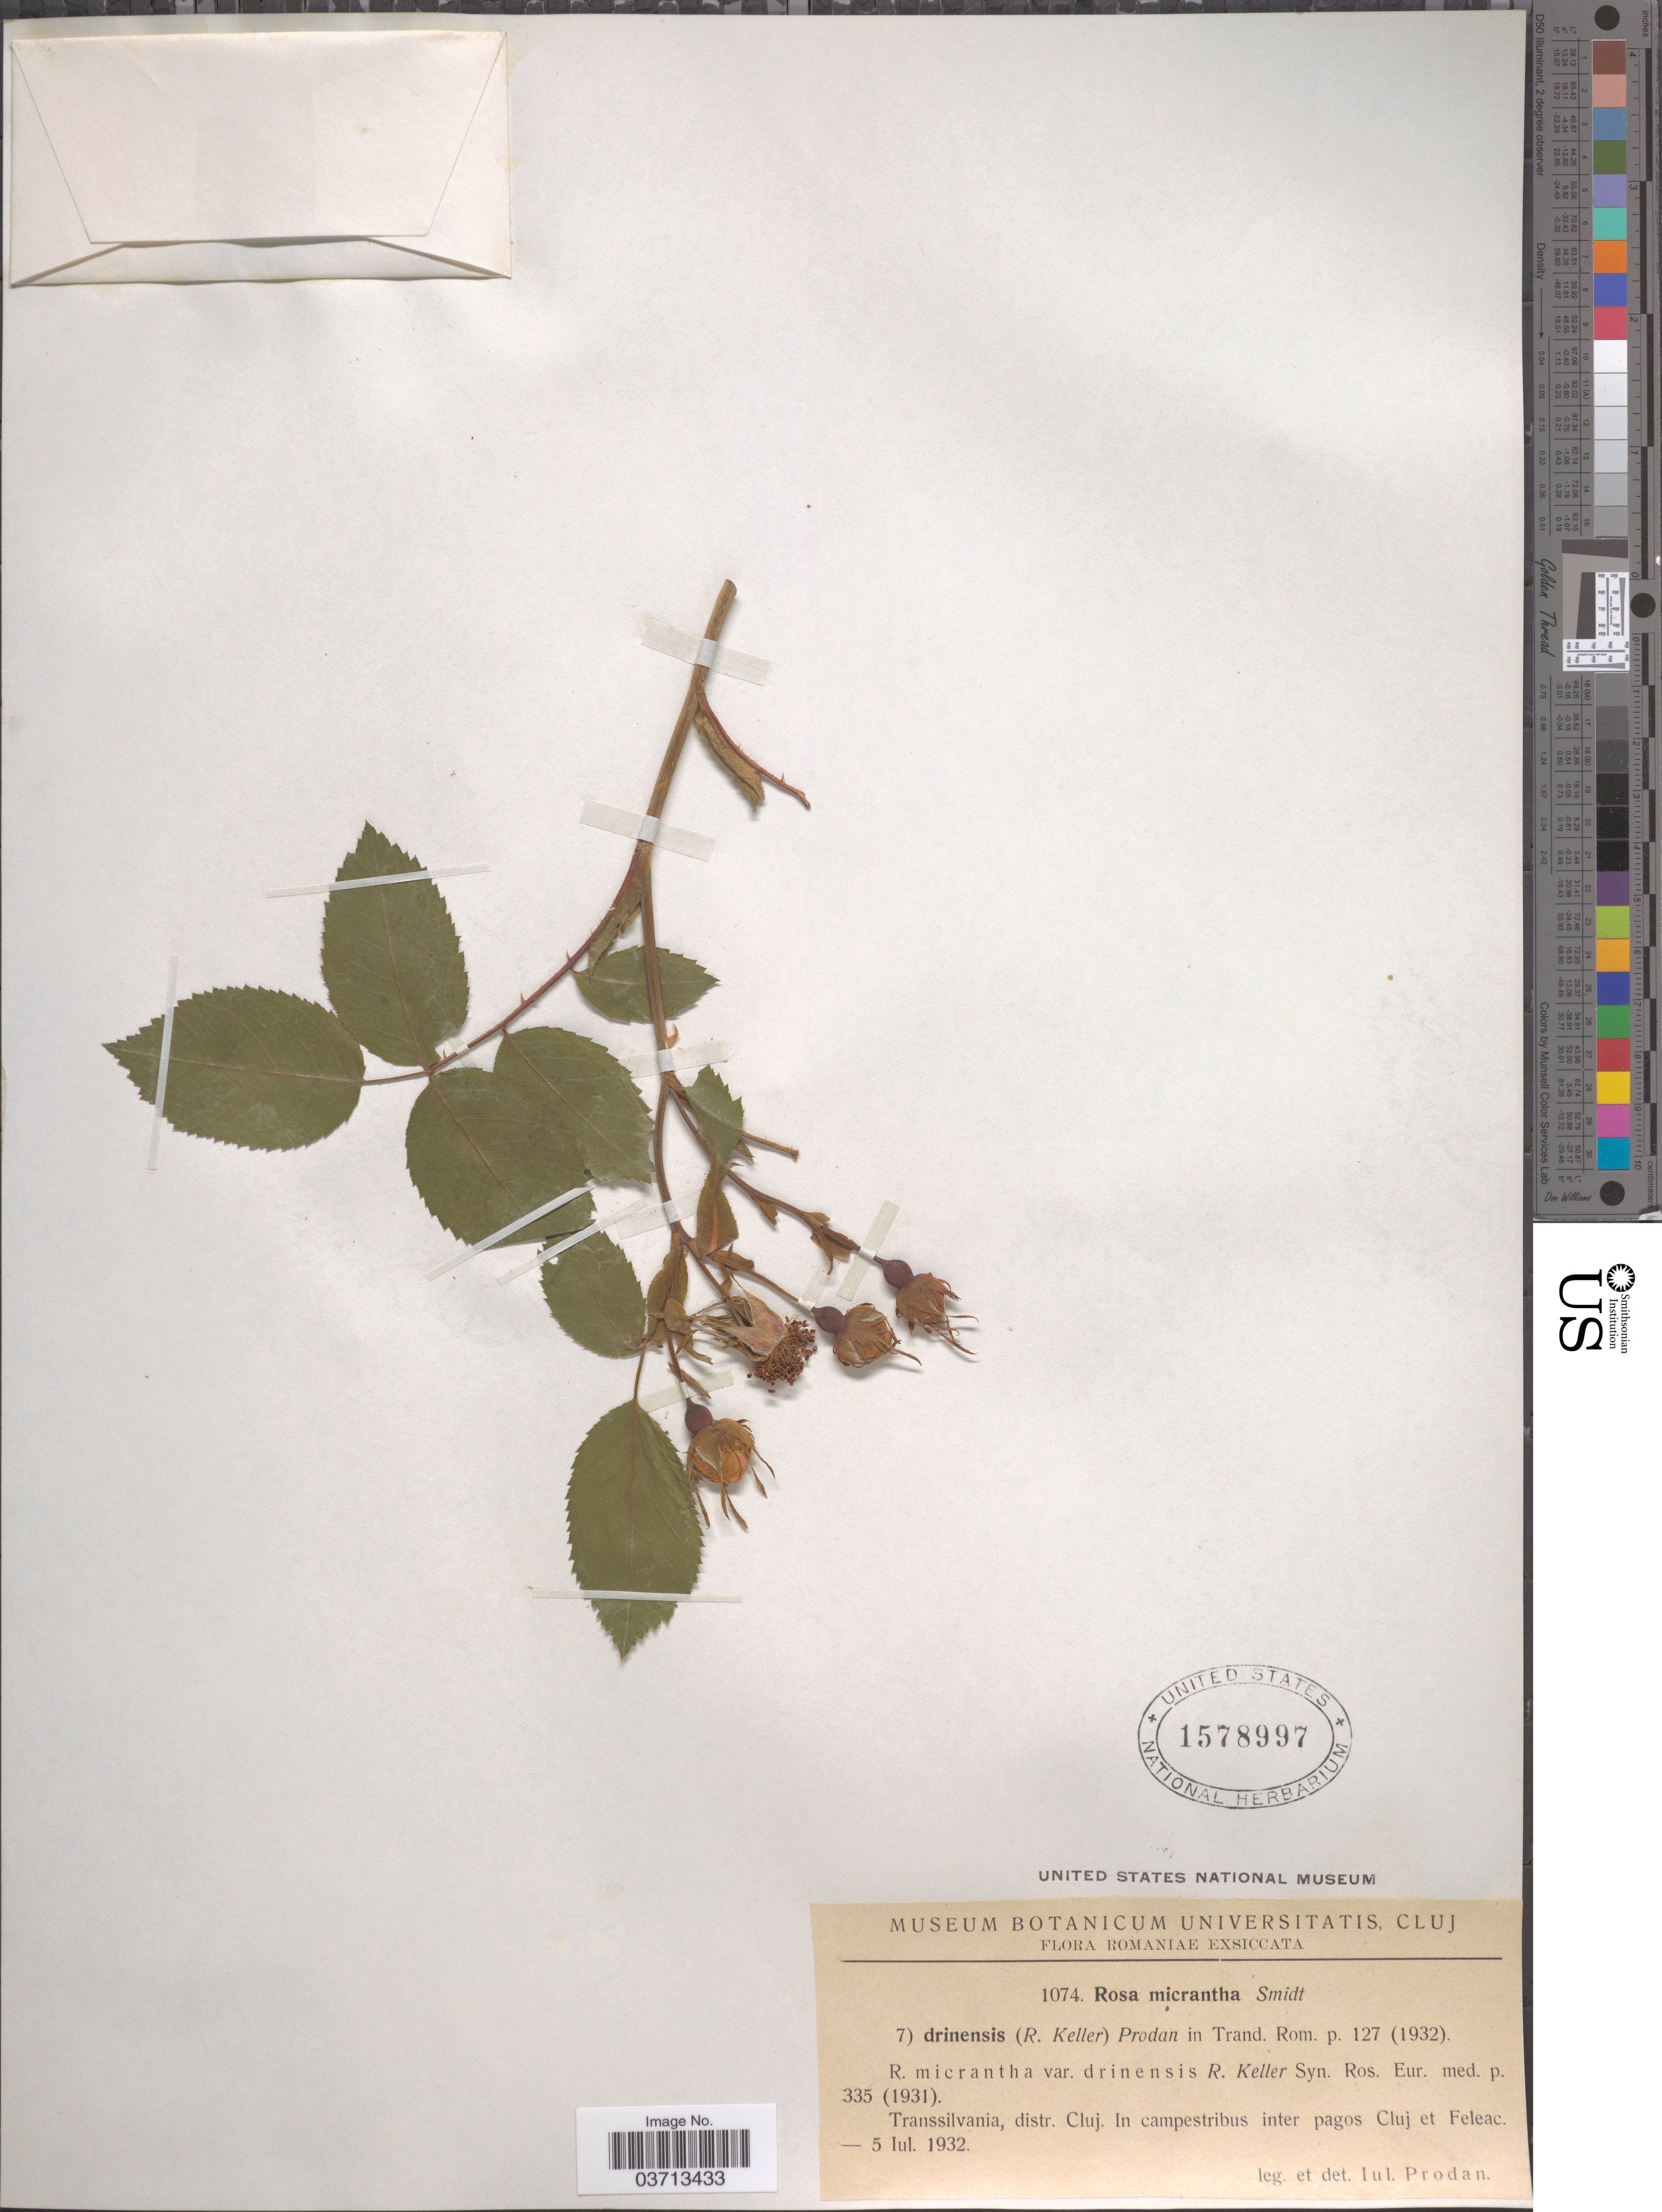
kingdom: Plantae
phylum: Tracheophyta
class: Magnoliopsida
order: Rosales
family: Rosaceae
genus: Rosa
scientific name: Rosa micrantha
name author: Borrer ex Small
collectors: J. Prodan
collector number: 1074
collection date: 1932-07-05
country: Romania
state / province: Cluj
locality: Transsilvania, distr. Cluj. In campestribus inter pagos Cluj et Feleac.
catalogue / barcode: US 1578997